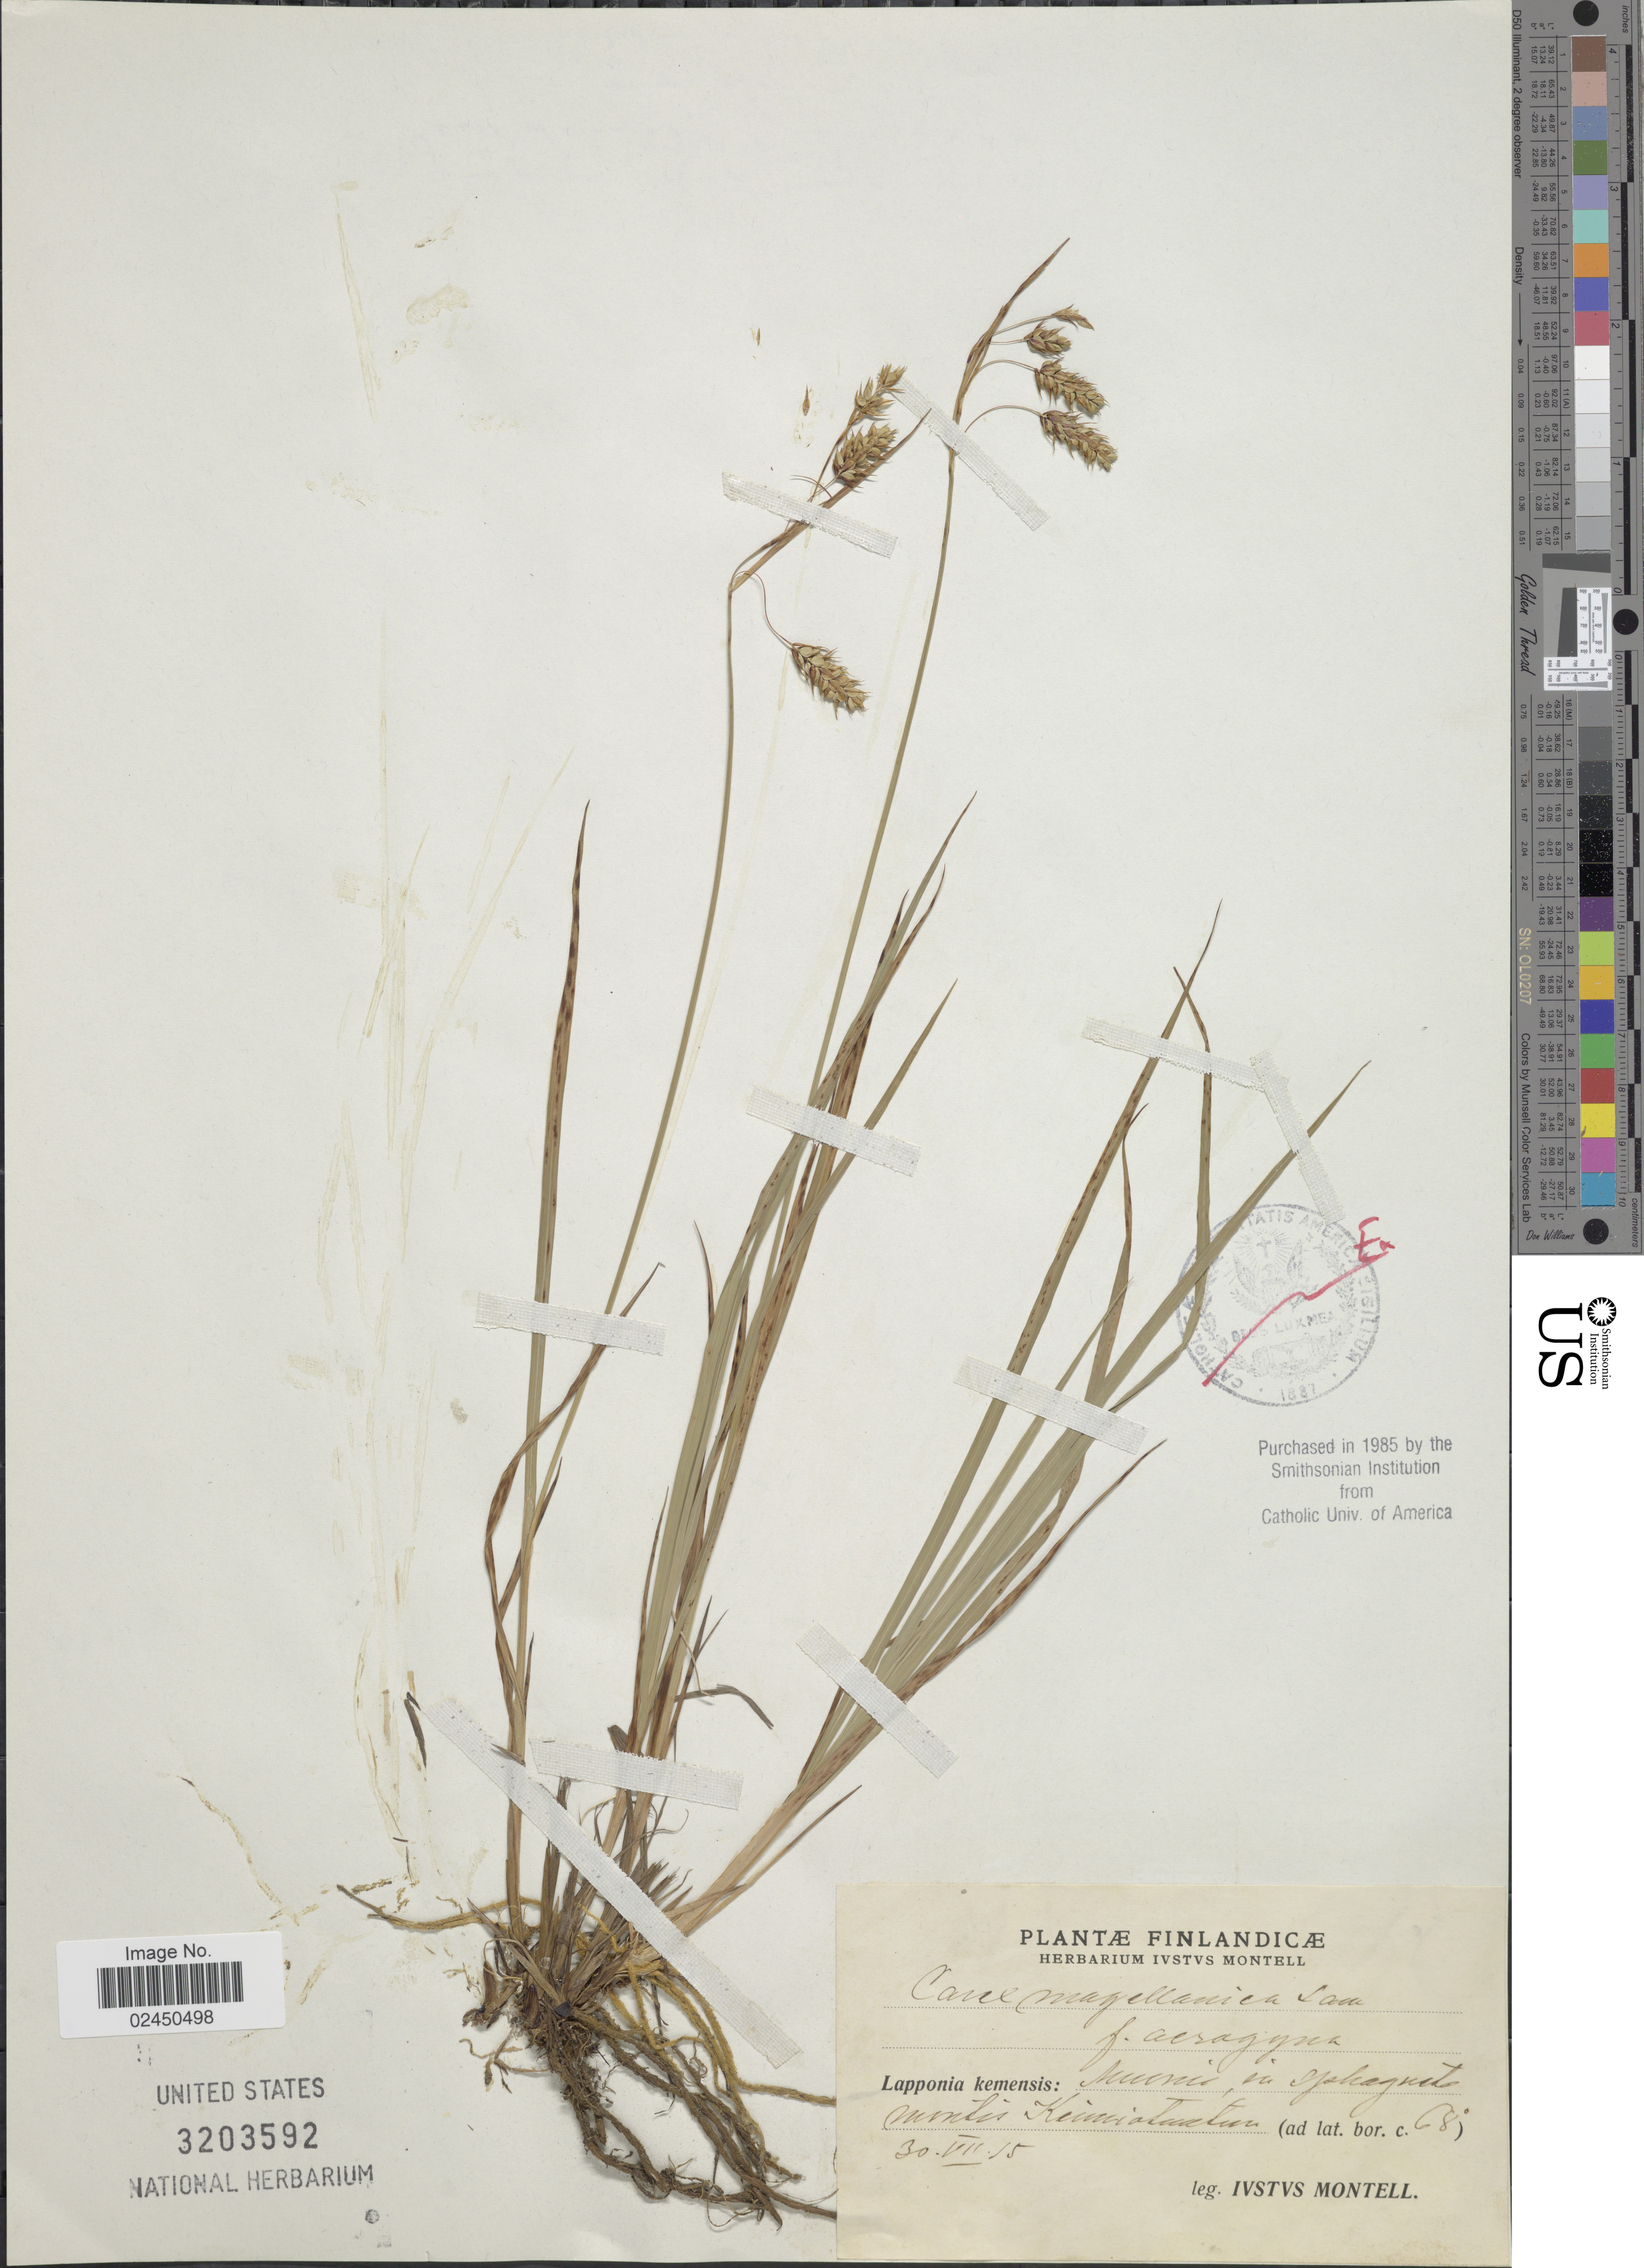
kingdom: Plantae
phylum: Tracheophyta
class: Liliopsida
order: Poales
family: Cyperaceae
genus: Carex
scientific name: Carex magellanica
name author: Lam.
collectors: I. Montell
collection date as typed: Transcribed d/m/y: 30/7/15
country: Finland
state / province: Lappi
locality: Muonio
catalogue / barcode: US 3203592